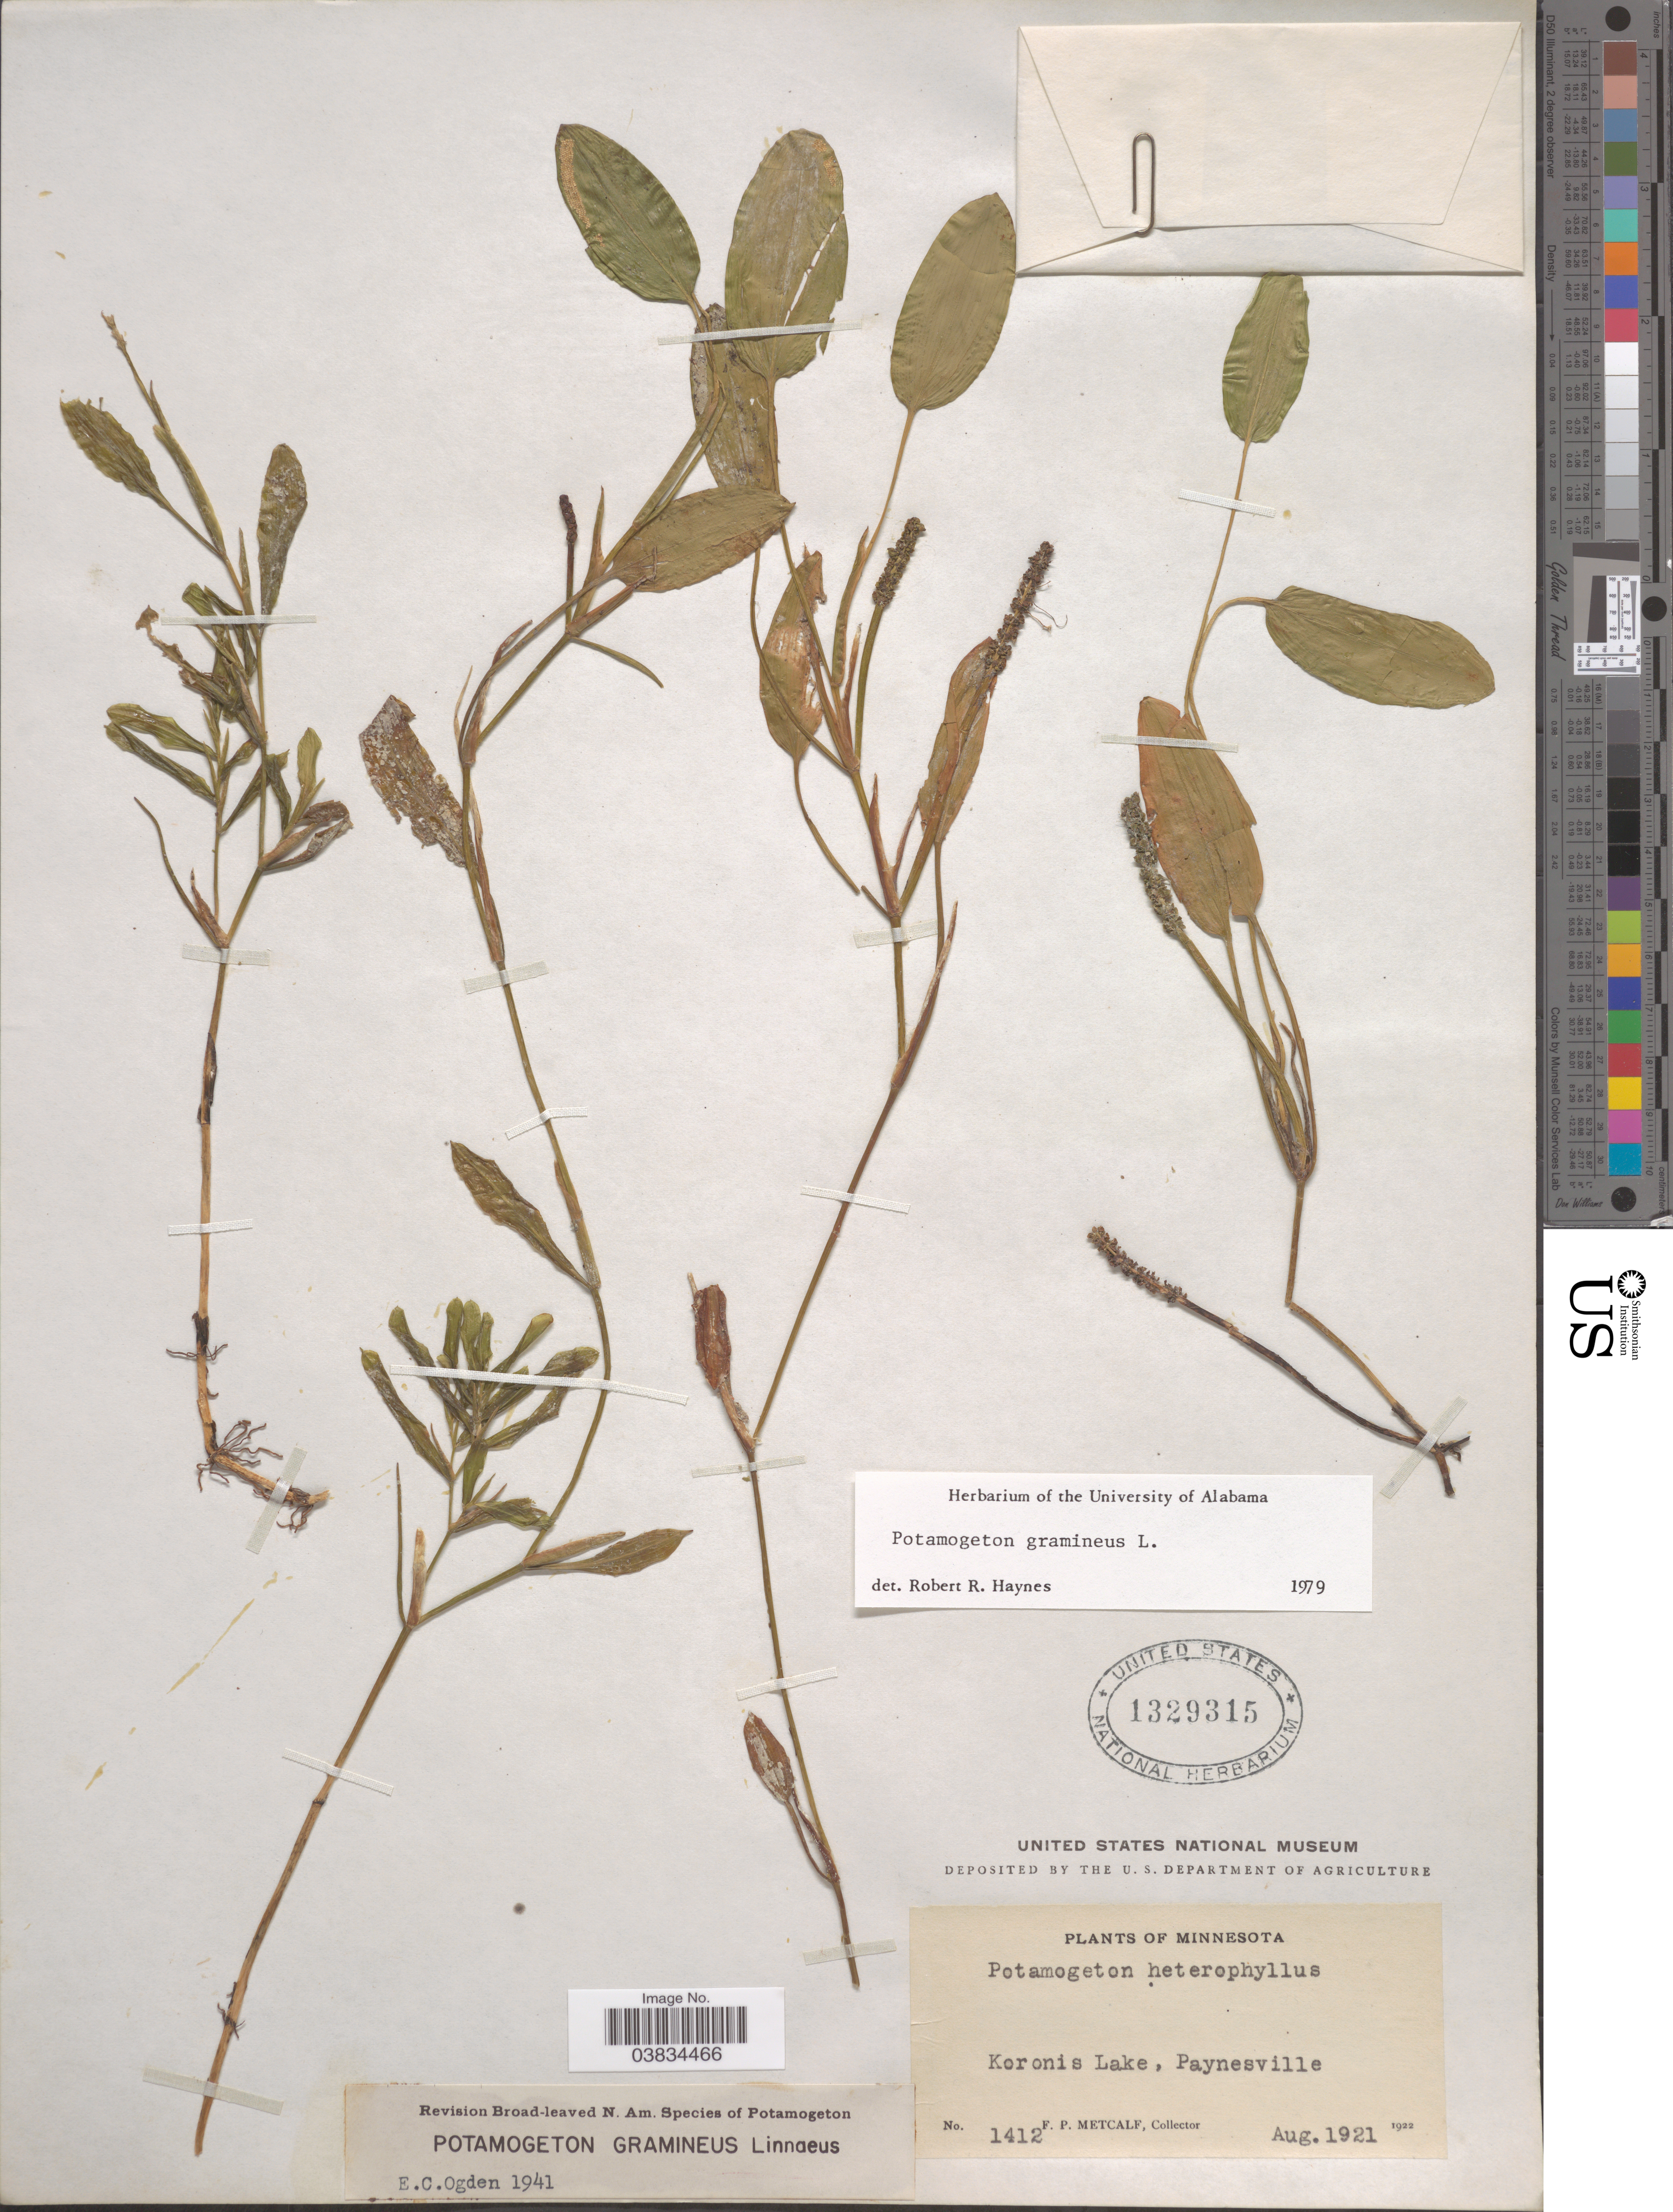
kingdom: Plantae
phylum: Tracheophyta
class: Liliopsida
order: Alismatales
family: Potamogetonaceae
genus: Potamogeton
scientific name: Potamogeton gramineus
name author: L.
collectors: F. Metcalf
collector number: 1412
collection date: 1921-08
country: United States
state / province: Minnesota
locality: Koronis Lake, Paynesville.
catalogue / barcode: US 1329315